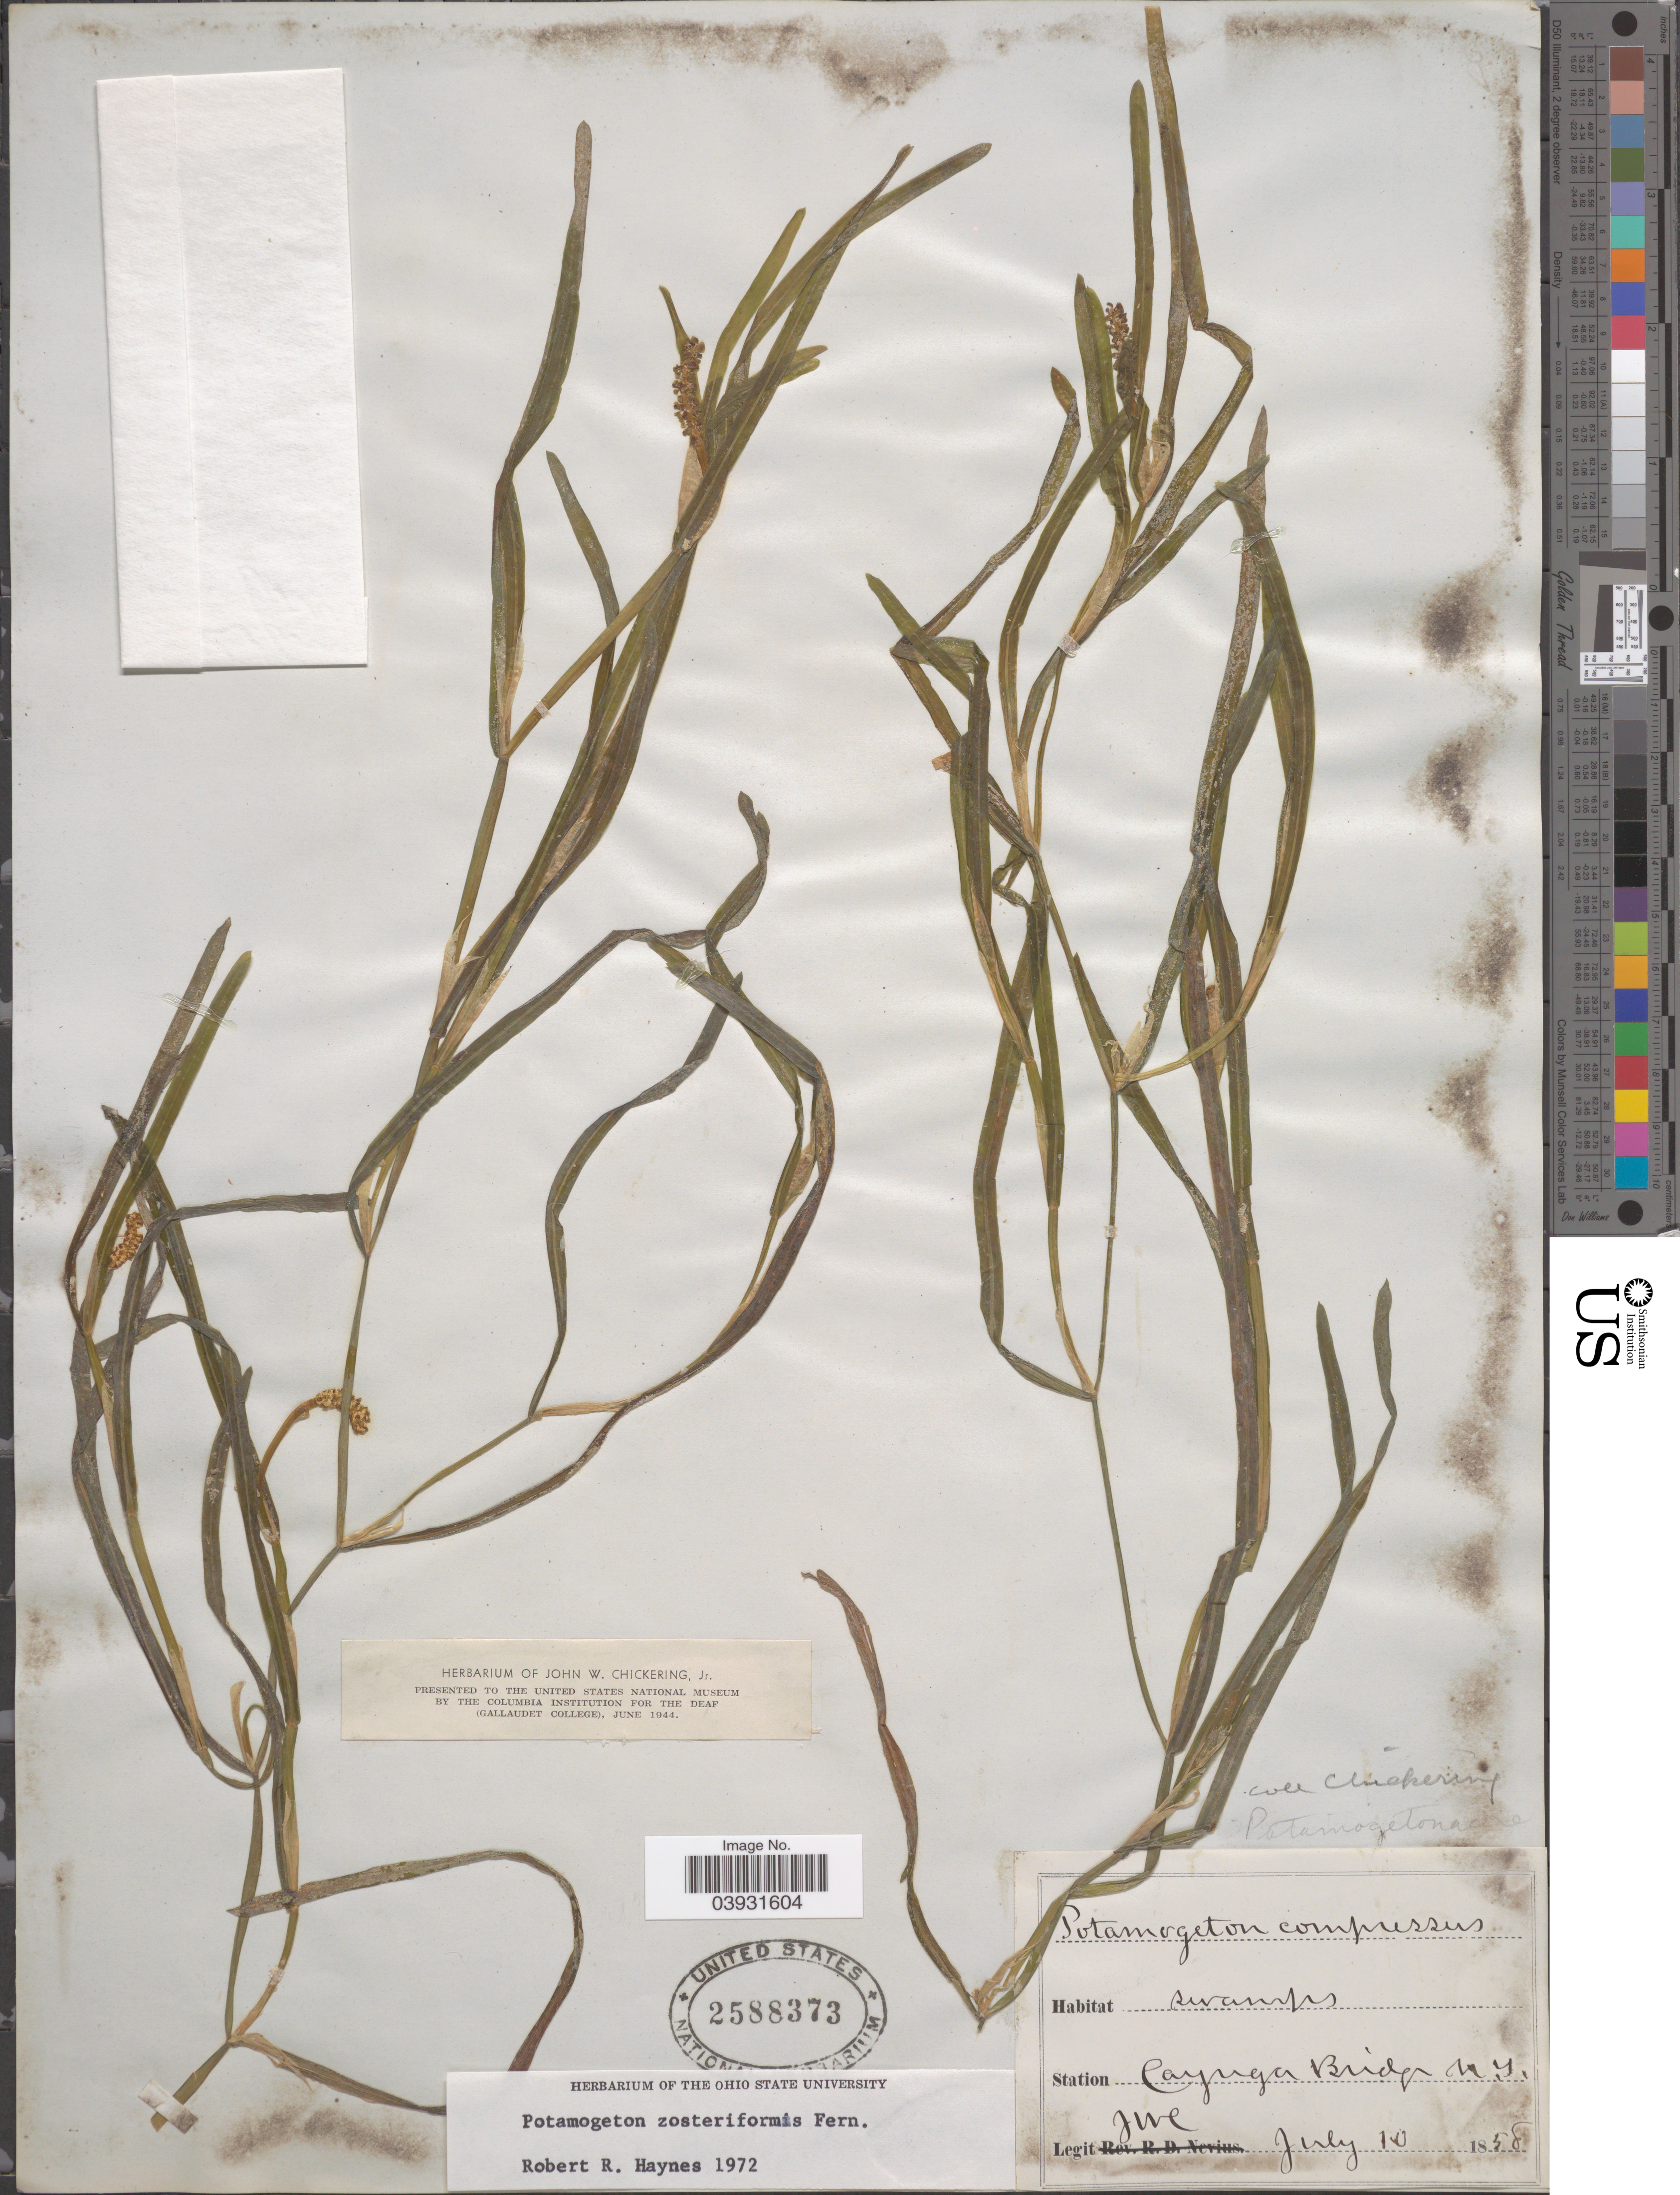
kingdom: Plantae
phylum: Tracheophyta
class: Liliopsida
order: Alismatales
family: Potamogetonaceae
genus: Potamogeton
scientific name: Potamogeton zosterifolius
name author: Schumach.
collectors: J. Chickering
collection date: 1858-07-10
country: United States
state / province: New York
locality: Cayuga Bridge.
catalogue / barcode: US 2588373